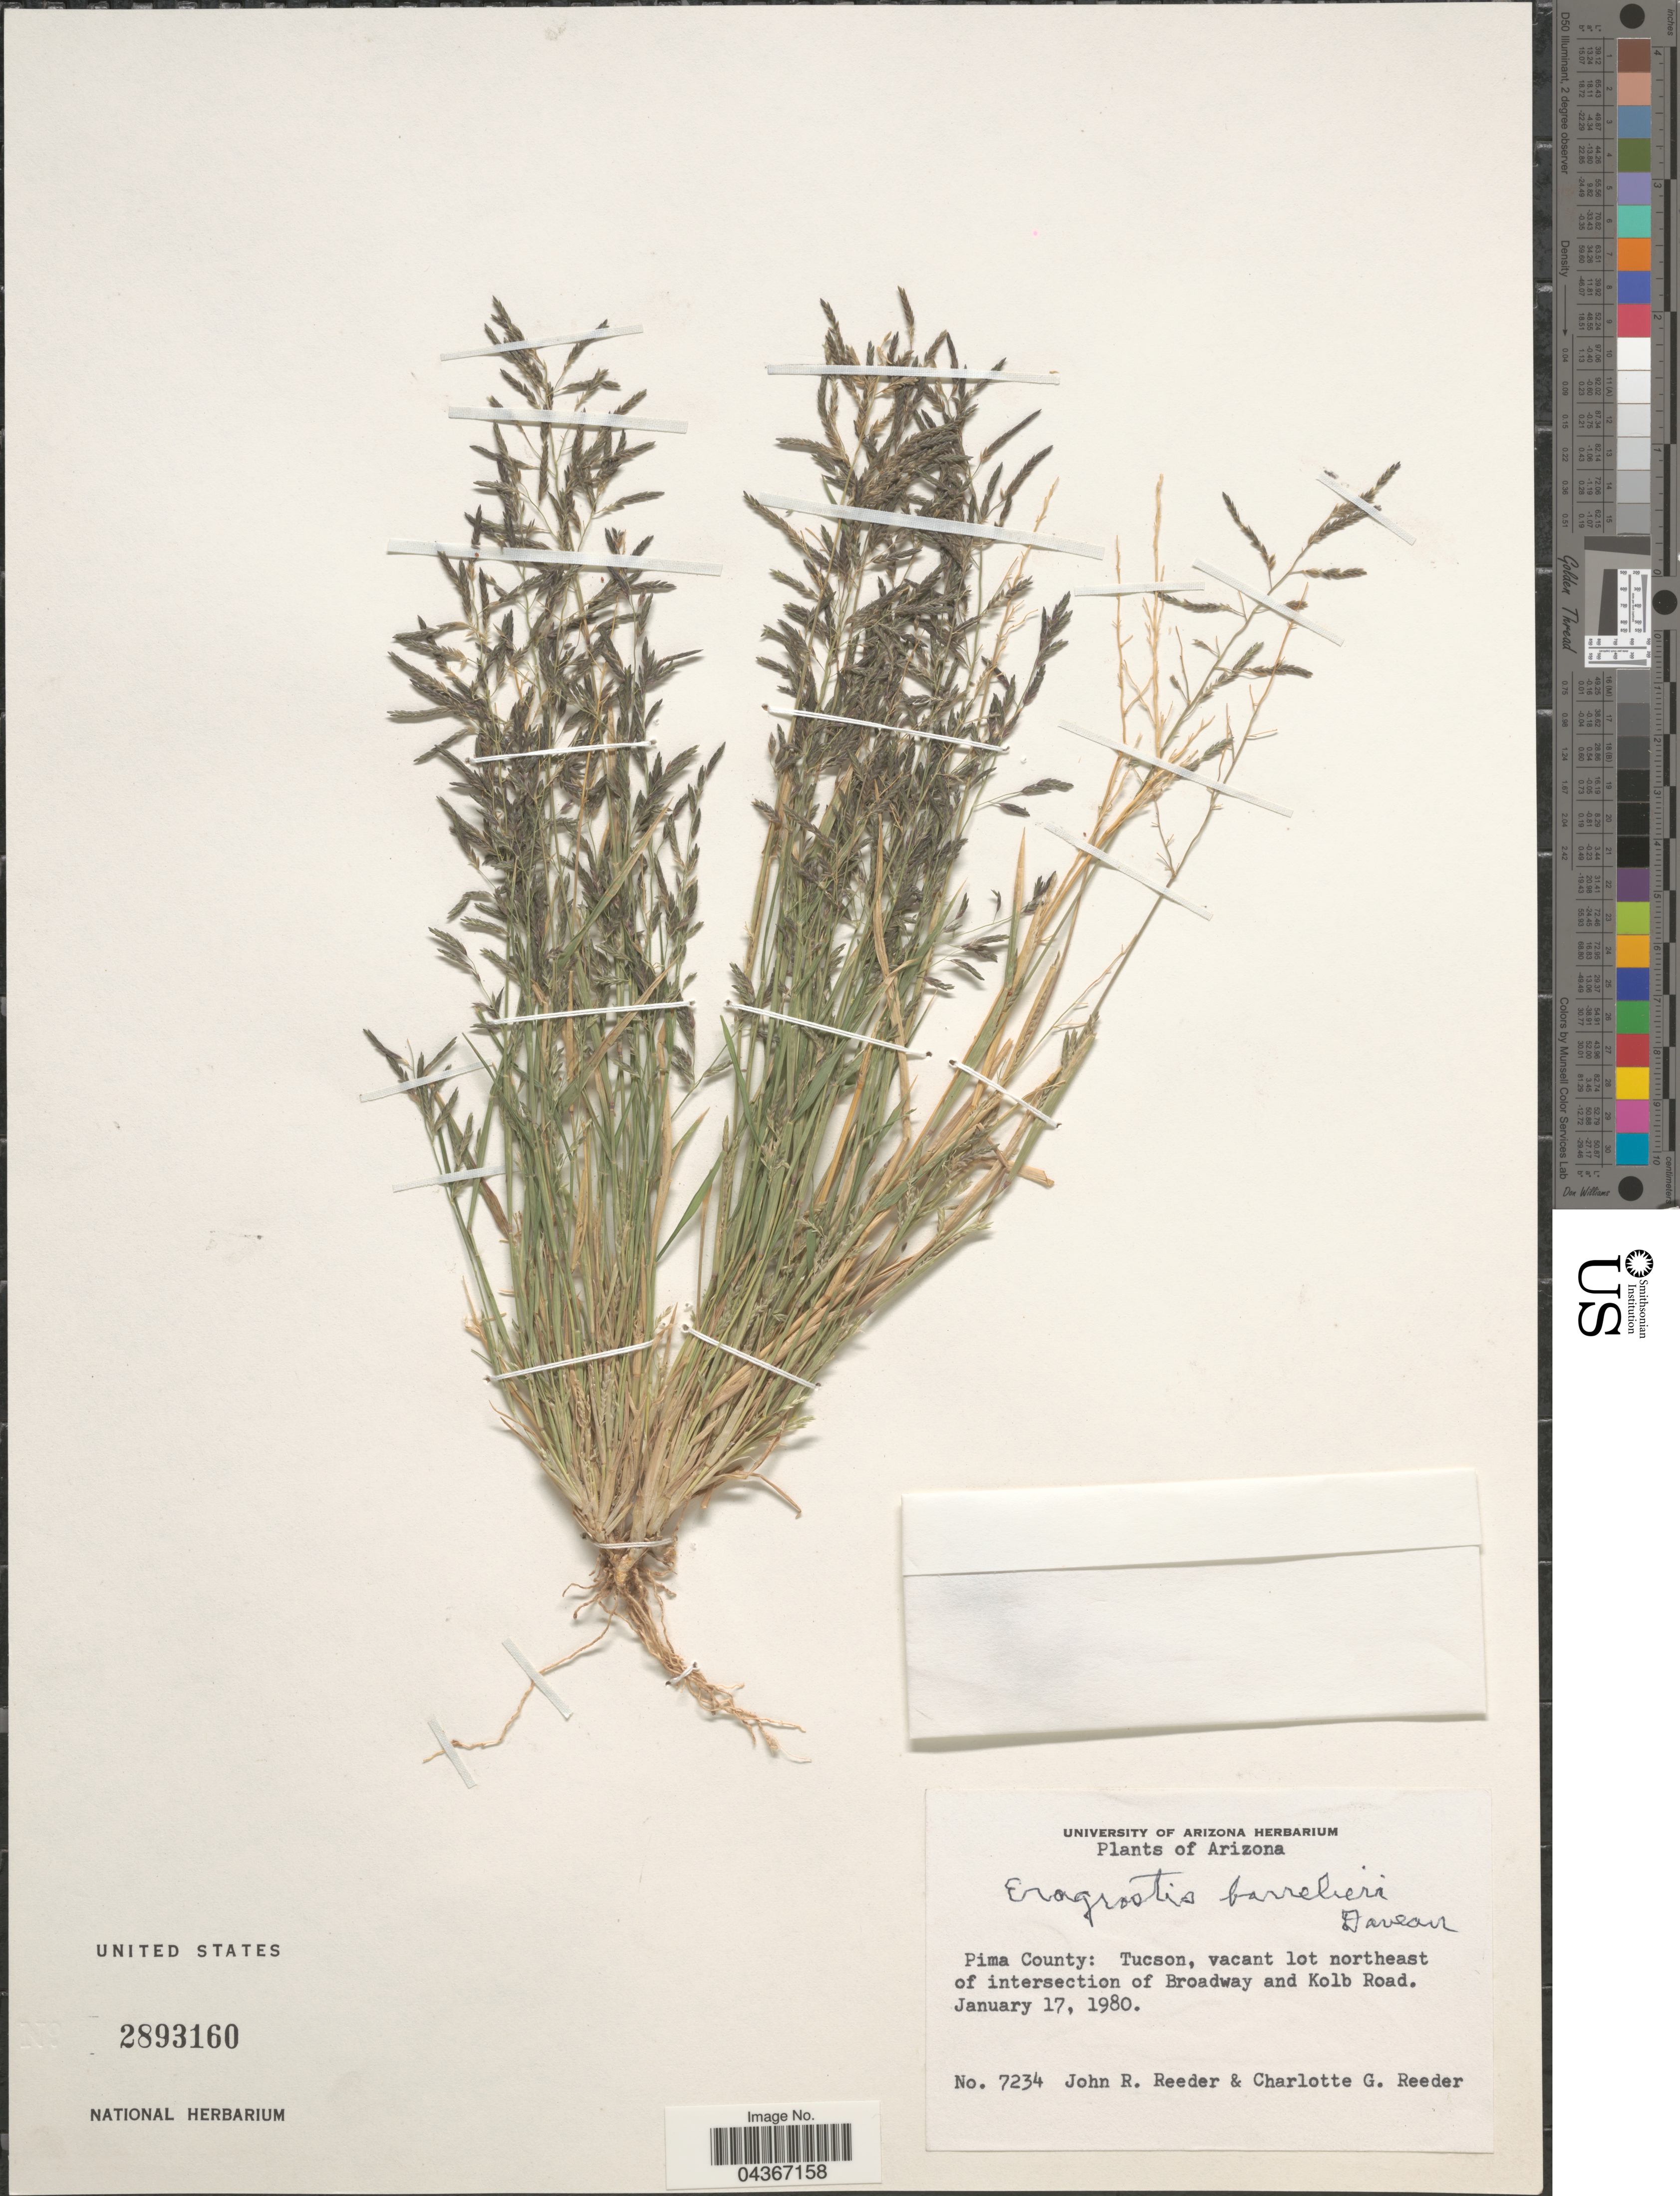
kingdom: Plantae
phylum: Tracheophyta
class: Liliopsida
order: Poales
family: Poaceae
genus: Eragrostis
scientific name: Eragrostis barrelieri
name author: Daveau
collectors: J. R. Reeder & C. G. Reeder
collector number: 7234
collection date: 1980-01-17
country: United States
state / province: Arizona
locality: Pima County: Tucson, vacant lot northeast of intersection of Broadway and Kolb Road.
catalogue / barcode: US 2893160